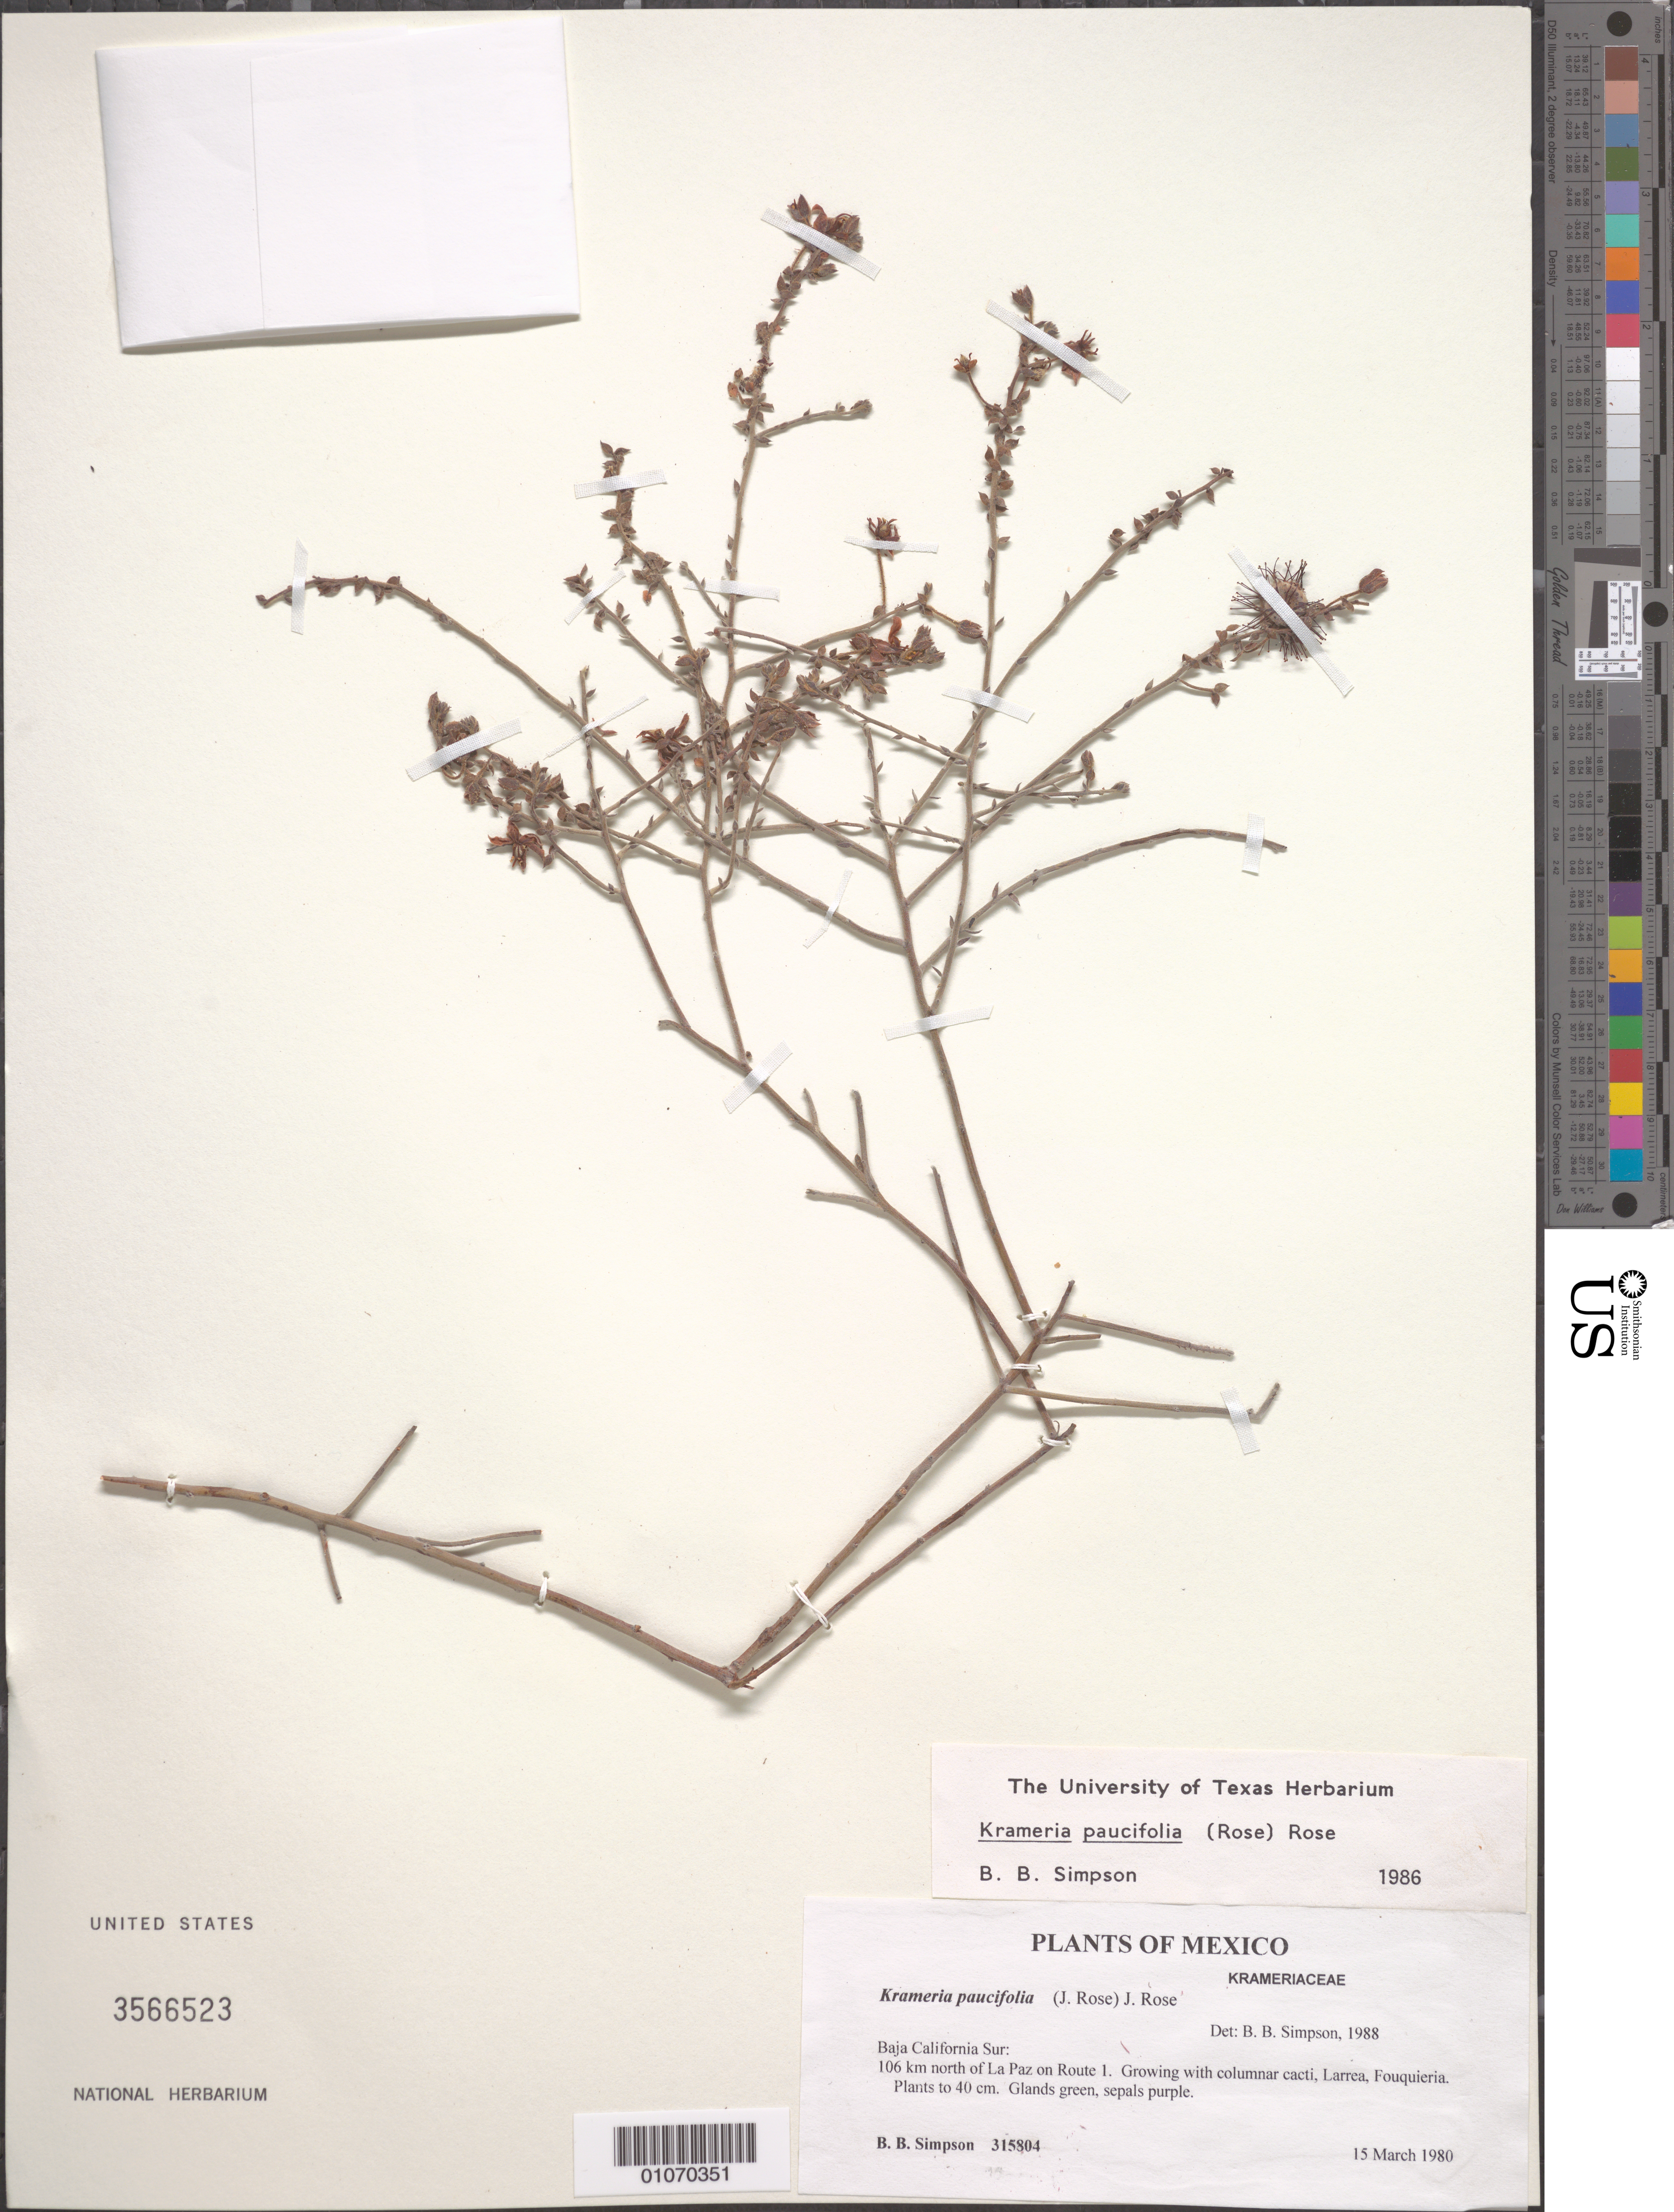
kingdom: Plantae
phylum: Tracheophyta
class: Magnoliopsida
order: Zygophyllales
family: Krameriaceae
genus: Krameria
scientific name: Krameria paucifolia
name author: (Rose) Rose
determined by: Simpson, B. B., (TEX), University of Texas at Austin (UNITED STATES)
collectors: B. B. Simpson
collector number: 315804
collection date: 1980-03-15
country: Mexico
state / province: Baja California Sur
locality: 106 km north of La Paz on Route 1.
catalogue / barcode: US 3566523